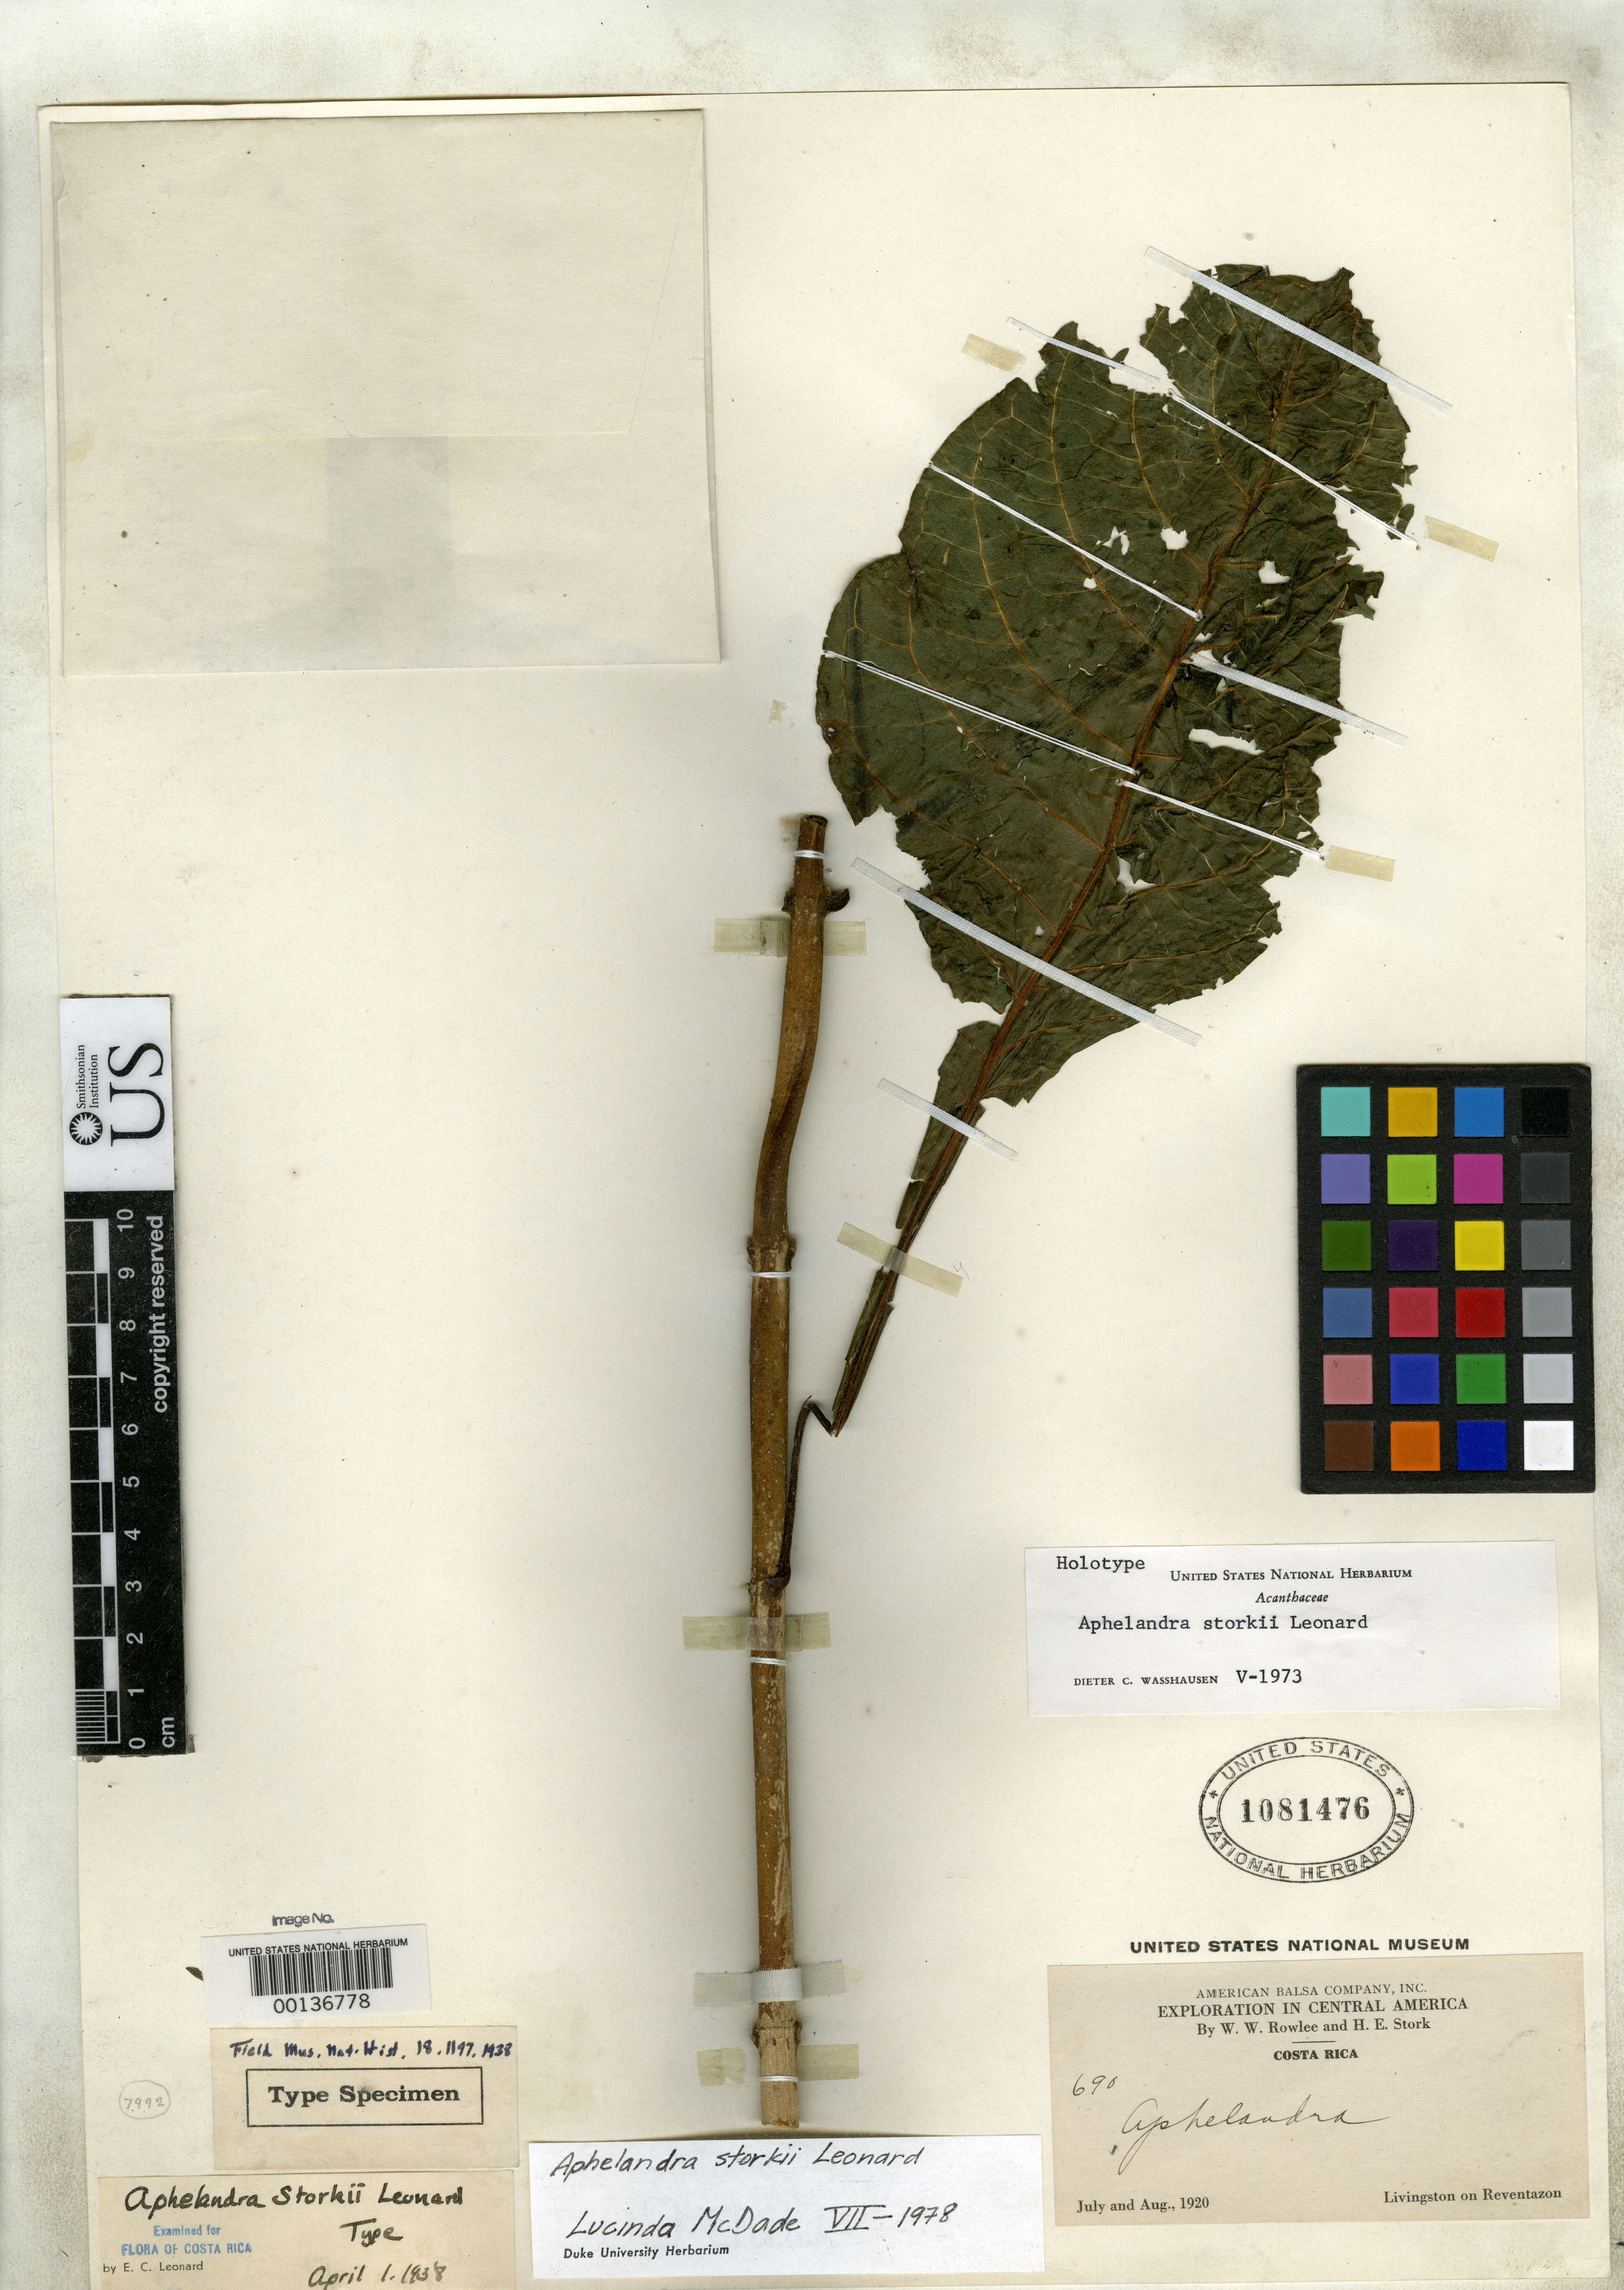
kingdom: Plantae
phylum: Tracheophyta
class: Magnoliopsida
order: Lamiales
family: Acanthaceae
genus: Aphelandra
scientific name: Aphelandra storkii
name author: Leonard in Standl.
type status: Holotype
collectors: W. W. Rowlee & H. E. Stork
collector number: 690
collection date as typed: Jul 1920 to -- Aug 1920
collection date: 1920-07/1920-08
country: Costa Rica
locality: Livingston, Rio Reventazon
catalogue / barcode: US 1081476